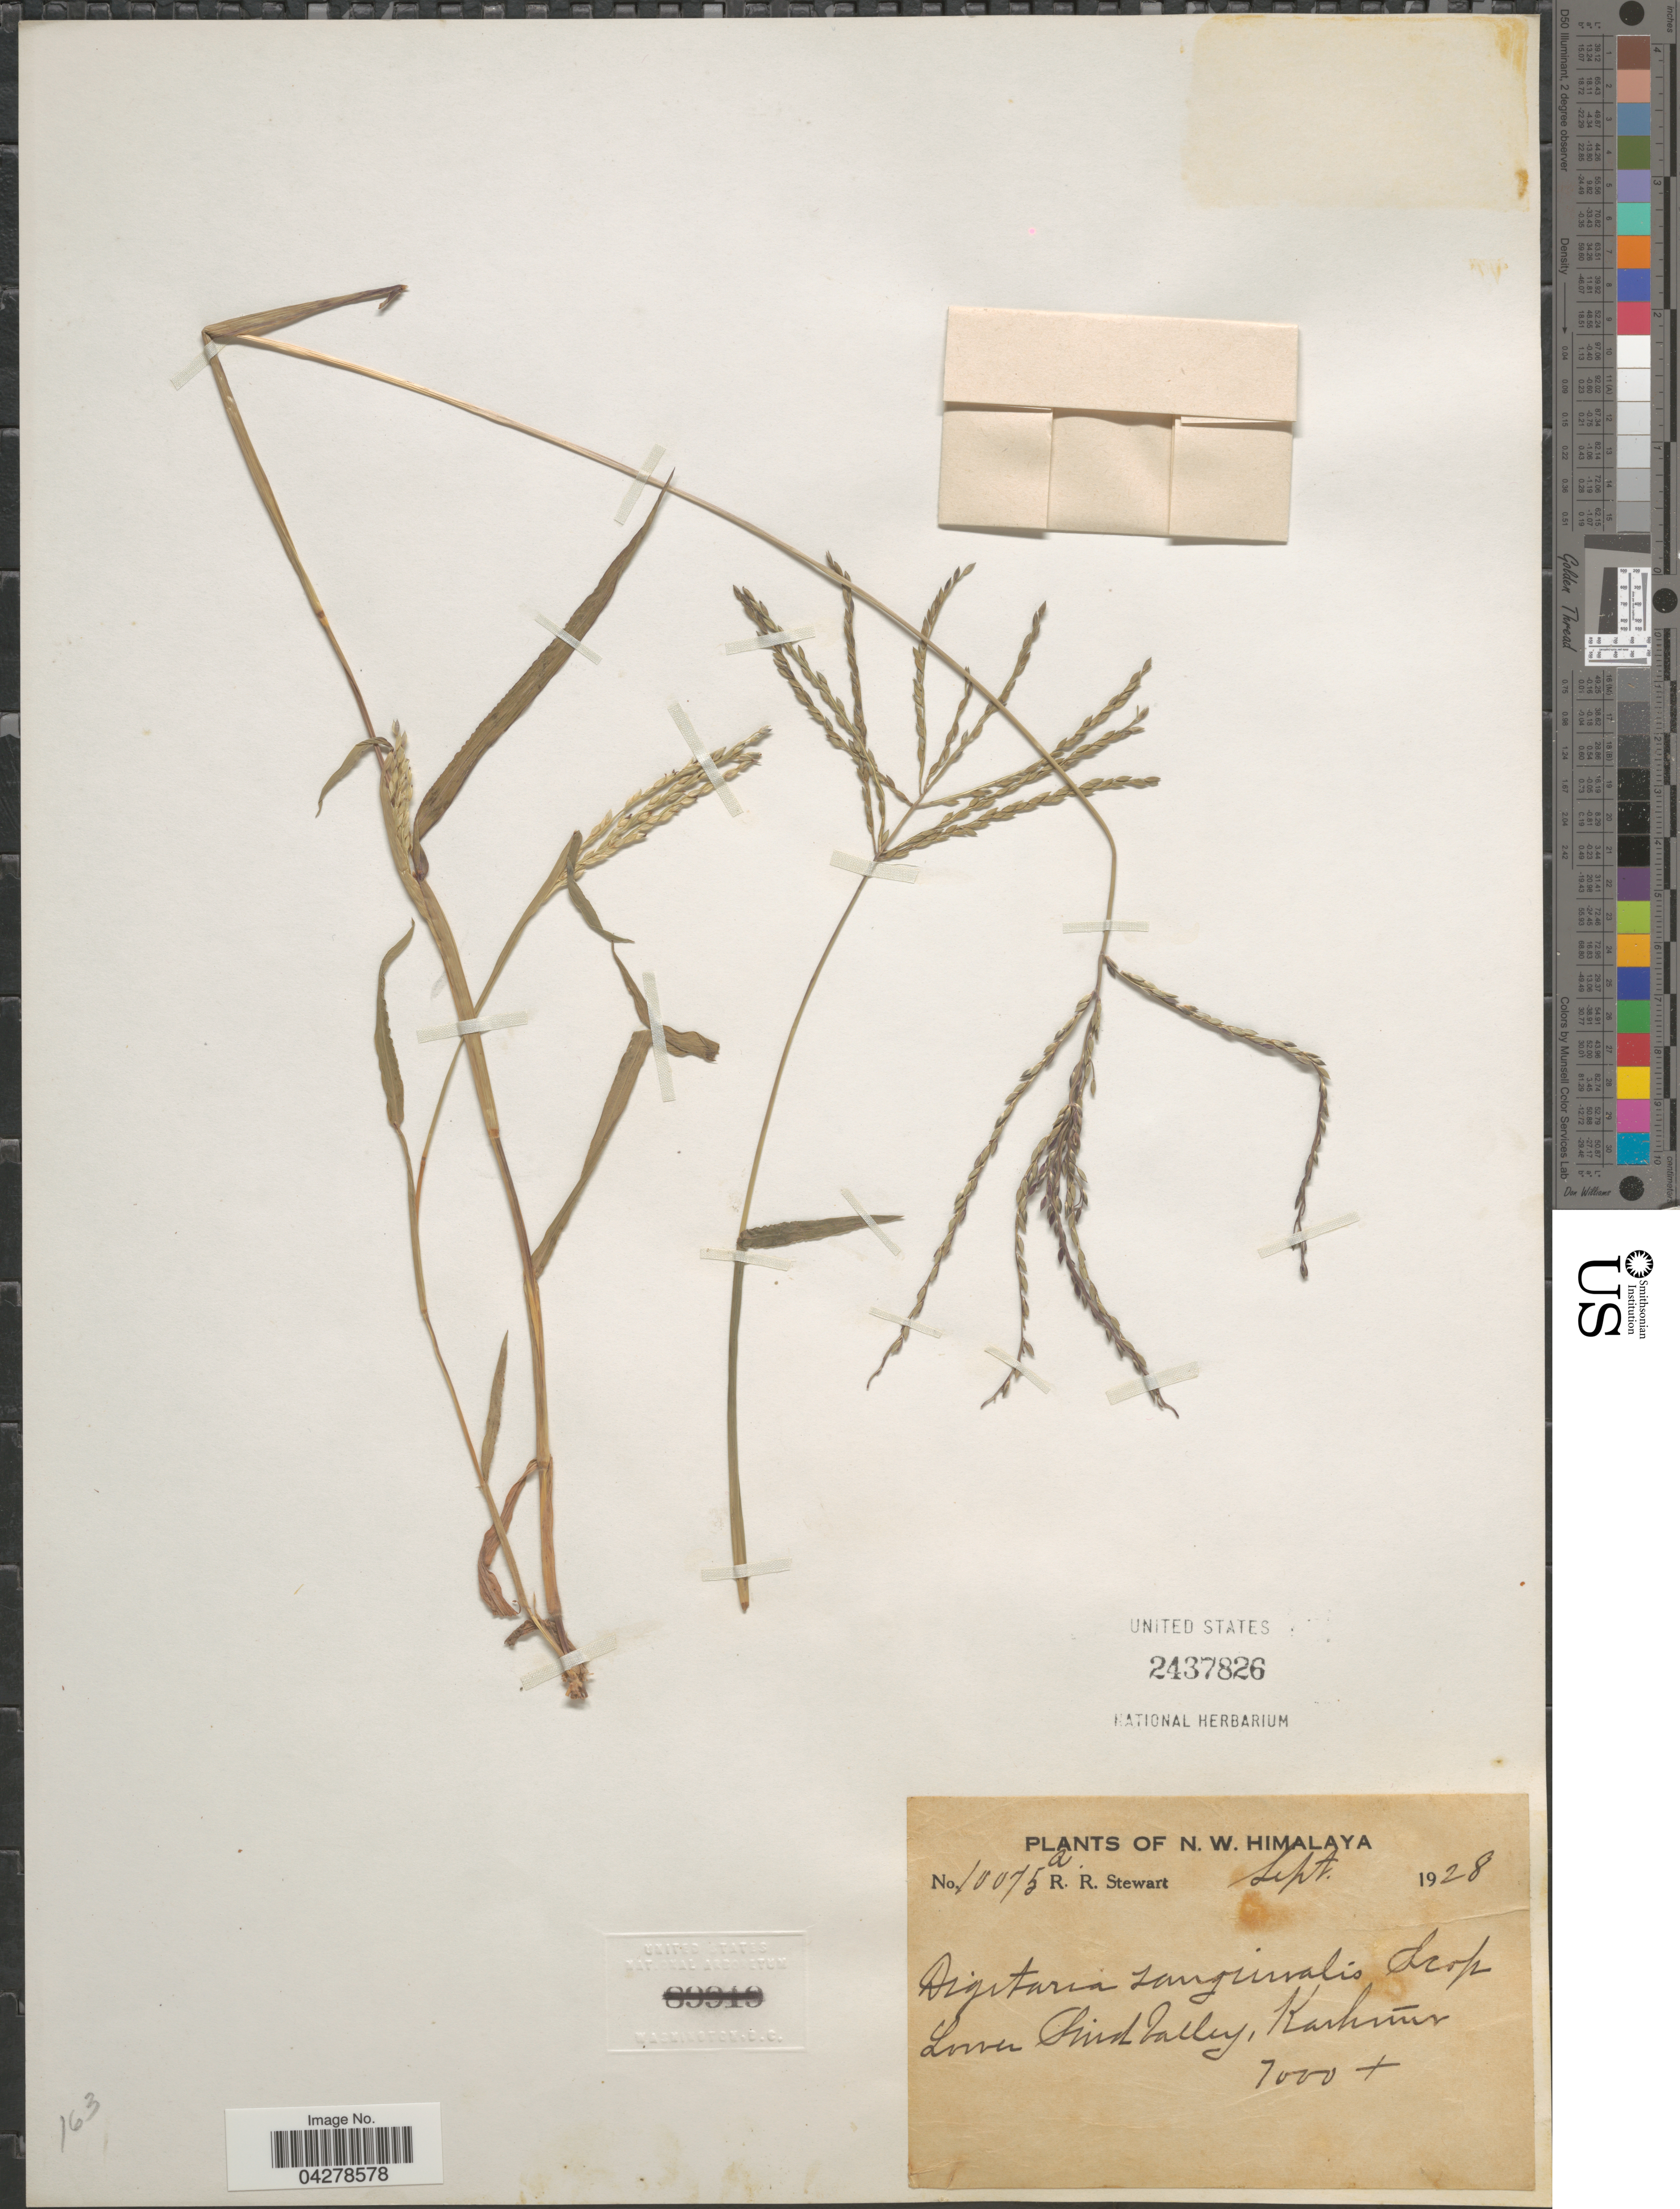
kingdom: Plantae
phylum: Tracheophyta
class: Liliopsida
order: Poales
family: Poaceae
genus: Digitaria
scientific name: Digitaria sanguinalis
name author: (L.) Scop.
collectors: R. Stewart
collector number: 10075a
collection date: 1928-09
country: India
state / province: Jammu and Kashmir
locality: N.W. Himalaya. Lower Chind [interpreted] Valley, Kashmír.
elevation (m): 2134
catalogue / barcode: US 2437826